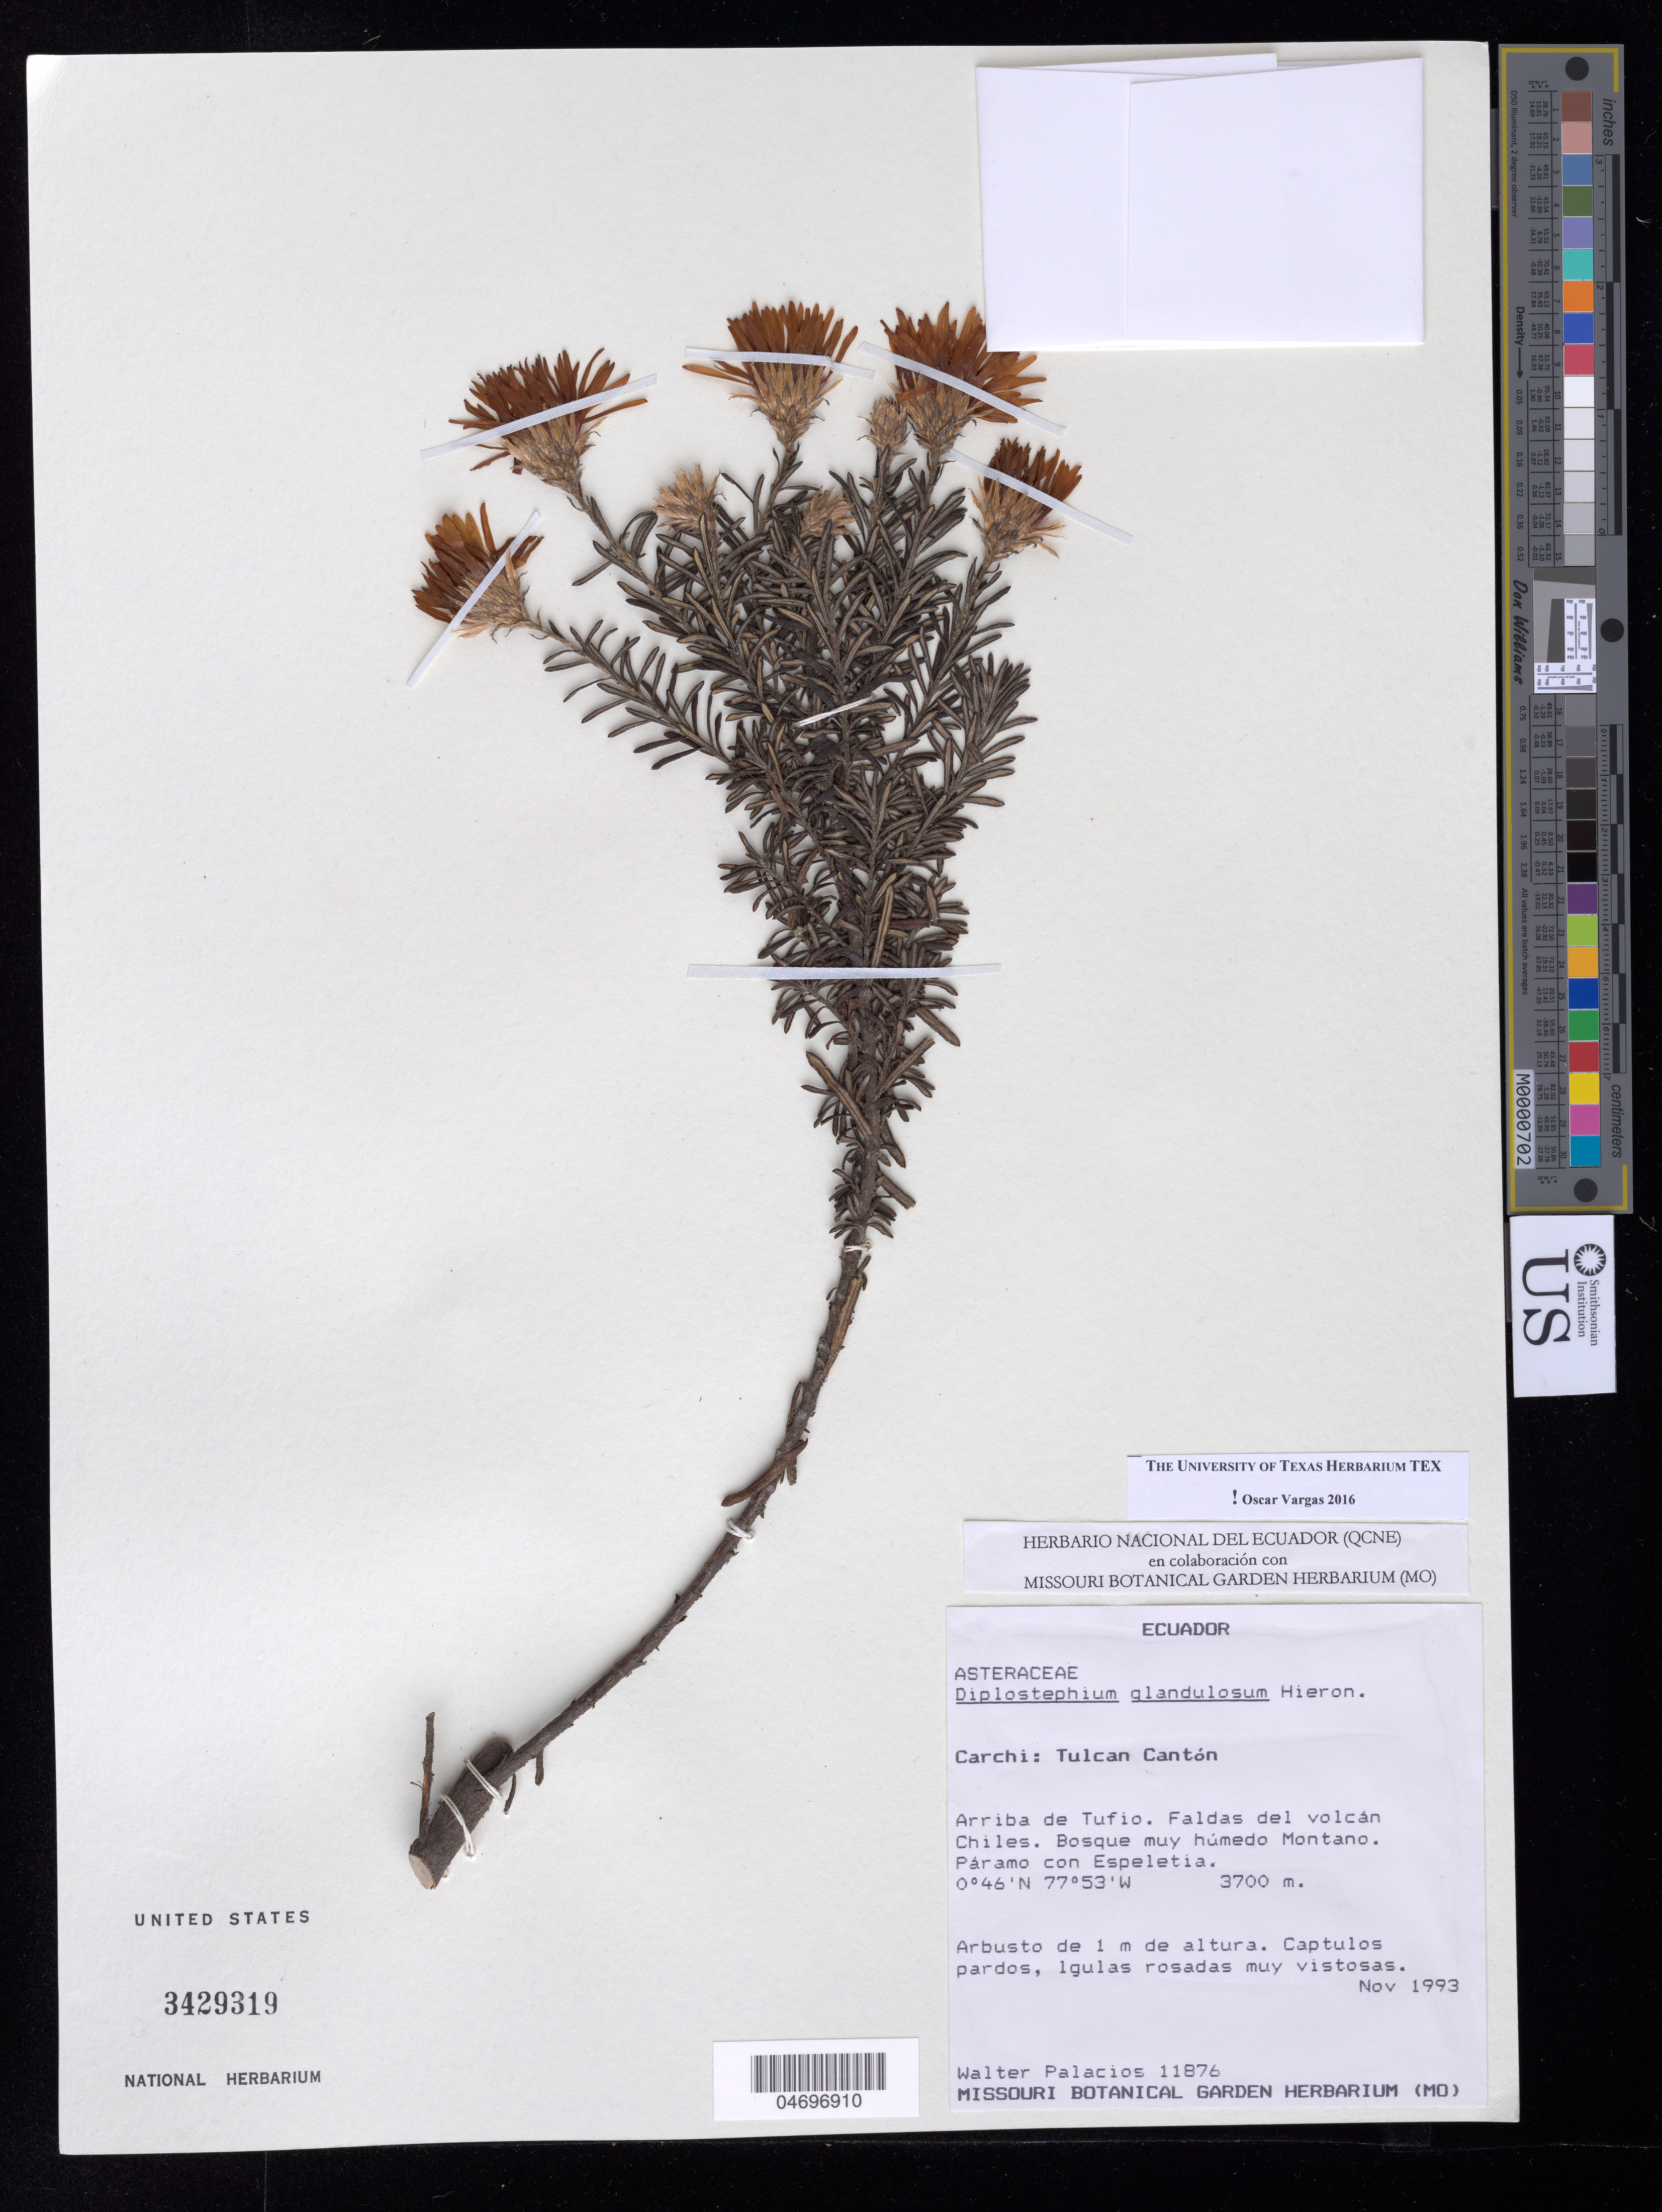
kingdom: Plantae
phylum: Tracheophyta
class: Magnoliopsida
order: Asterales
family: Asteraceae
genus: Diplostephium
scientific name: Diplostephium glandulosum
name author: Hieron.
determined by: Vargas, Oscar M.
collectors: W. Palacios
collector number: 11876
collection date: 1993-11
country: Ecuador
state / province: Carchi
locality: Tulcan, Arriba de Tufino; faldas del volcan Chiles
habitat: Paramo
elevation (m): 3700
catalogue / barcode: US 3429319